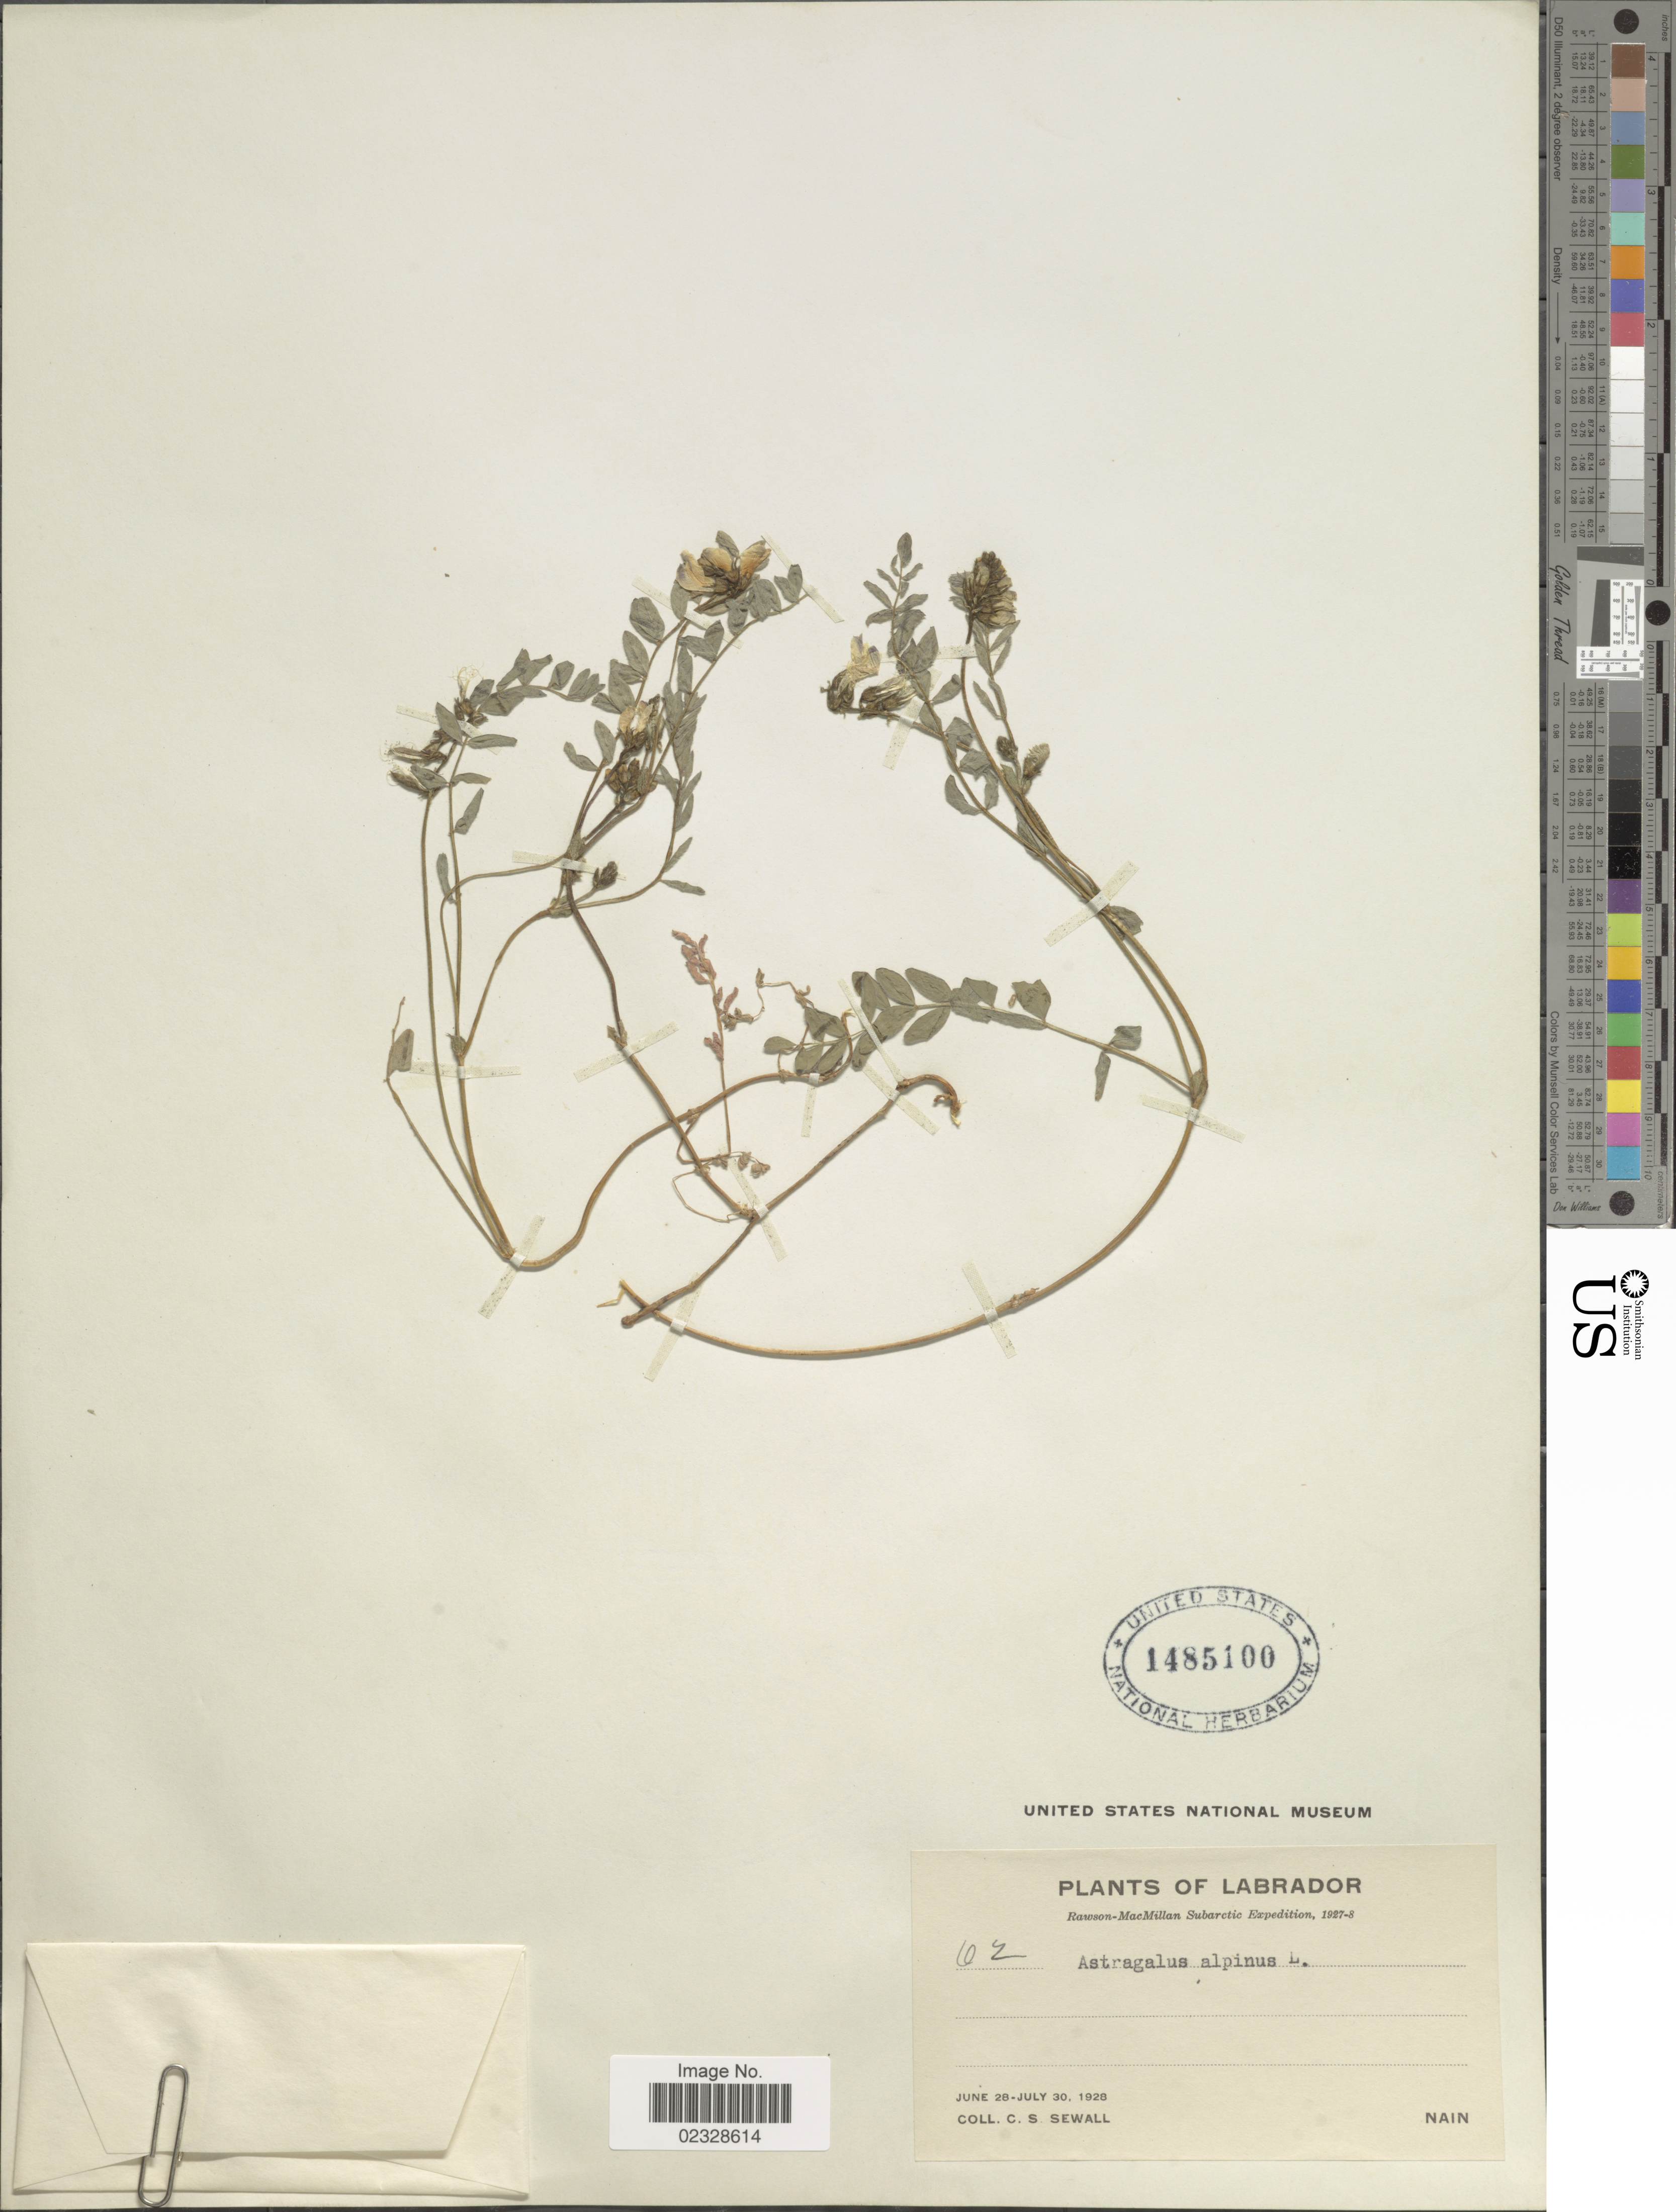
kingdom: Plantae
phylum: Tracheophyta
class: Magnoliopsida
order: Fabales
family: Fabaceae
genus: Astragalus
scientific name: Astragalus alpinus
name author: L.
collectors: C. Sewall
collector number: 62*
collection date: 1928-06-28/1928-07-30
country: Canada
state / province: Newfoundland and Labrador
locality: Labrador. Nain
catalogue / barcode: US 1485100